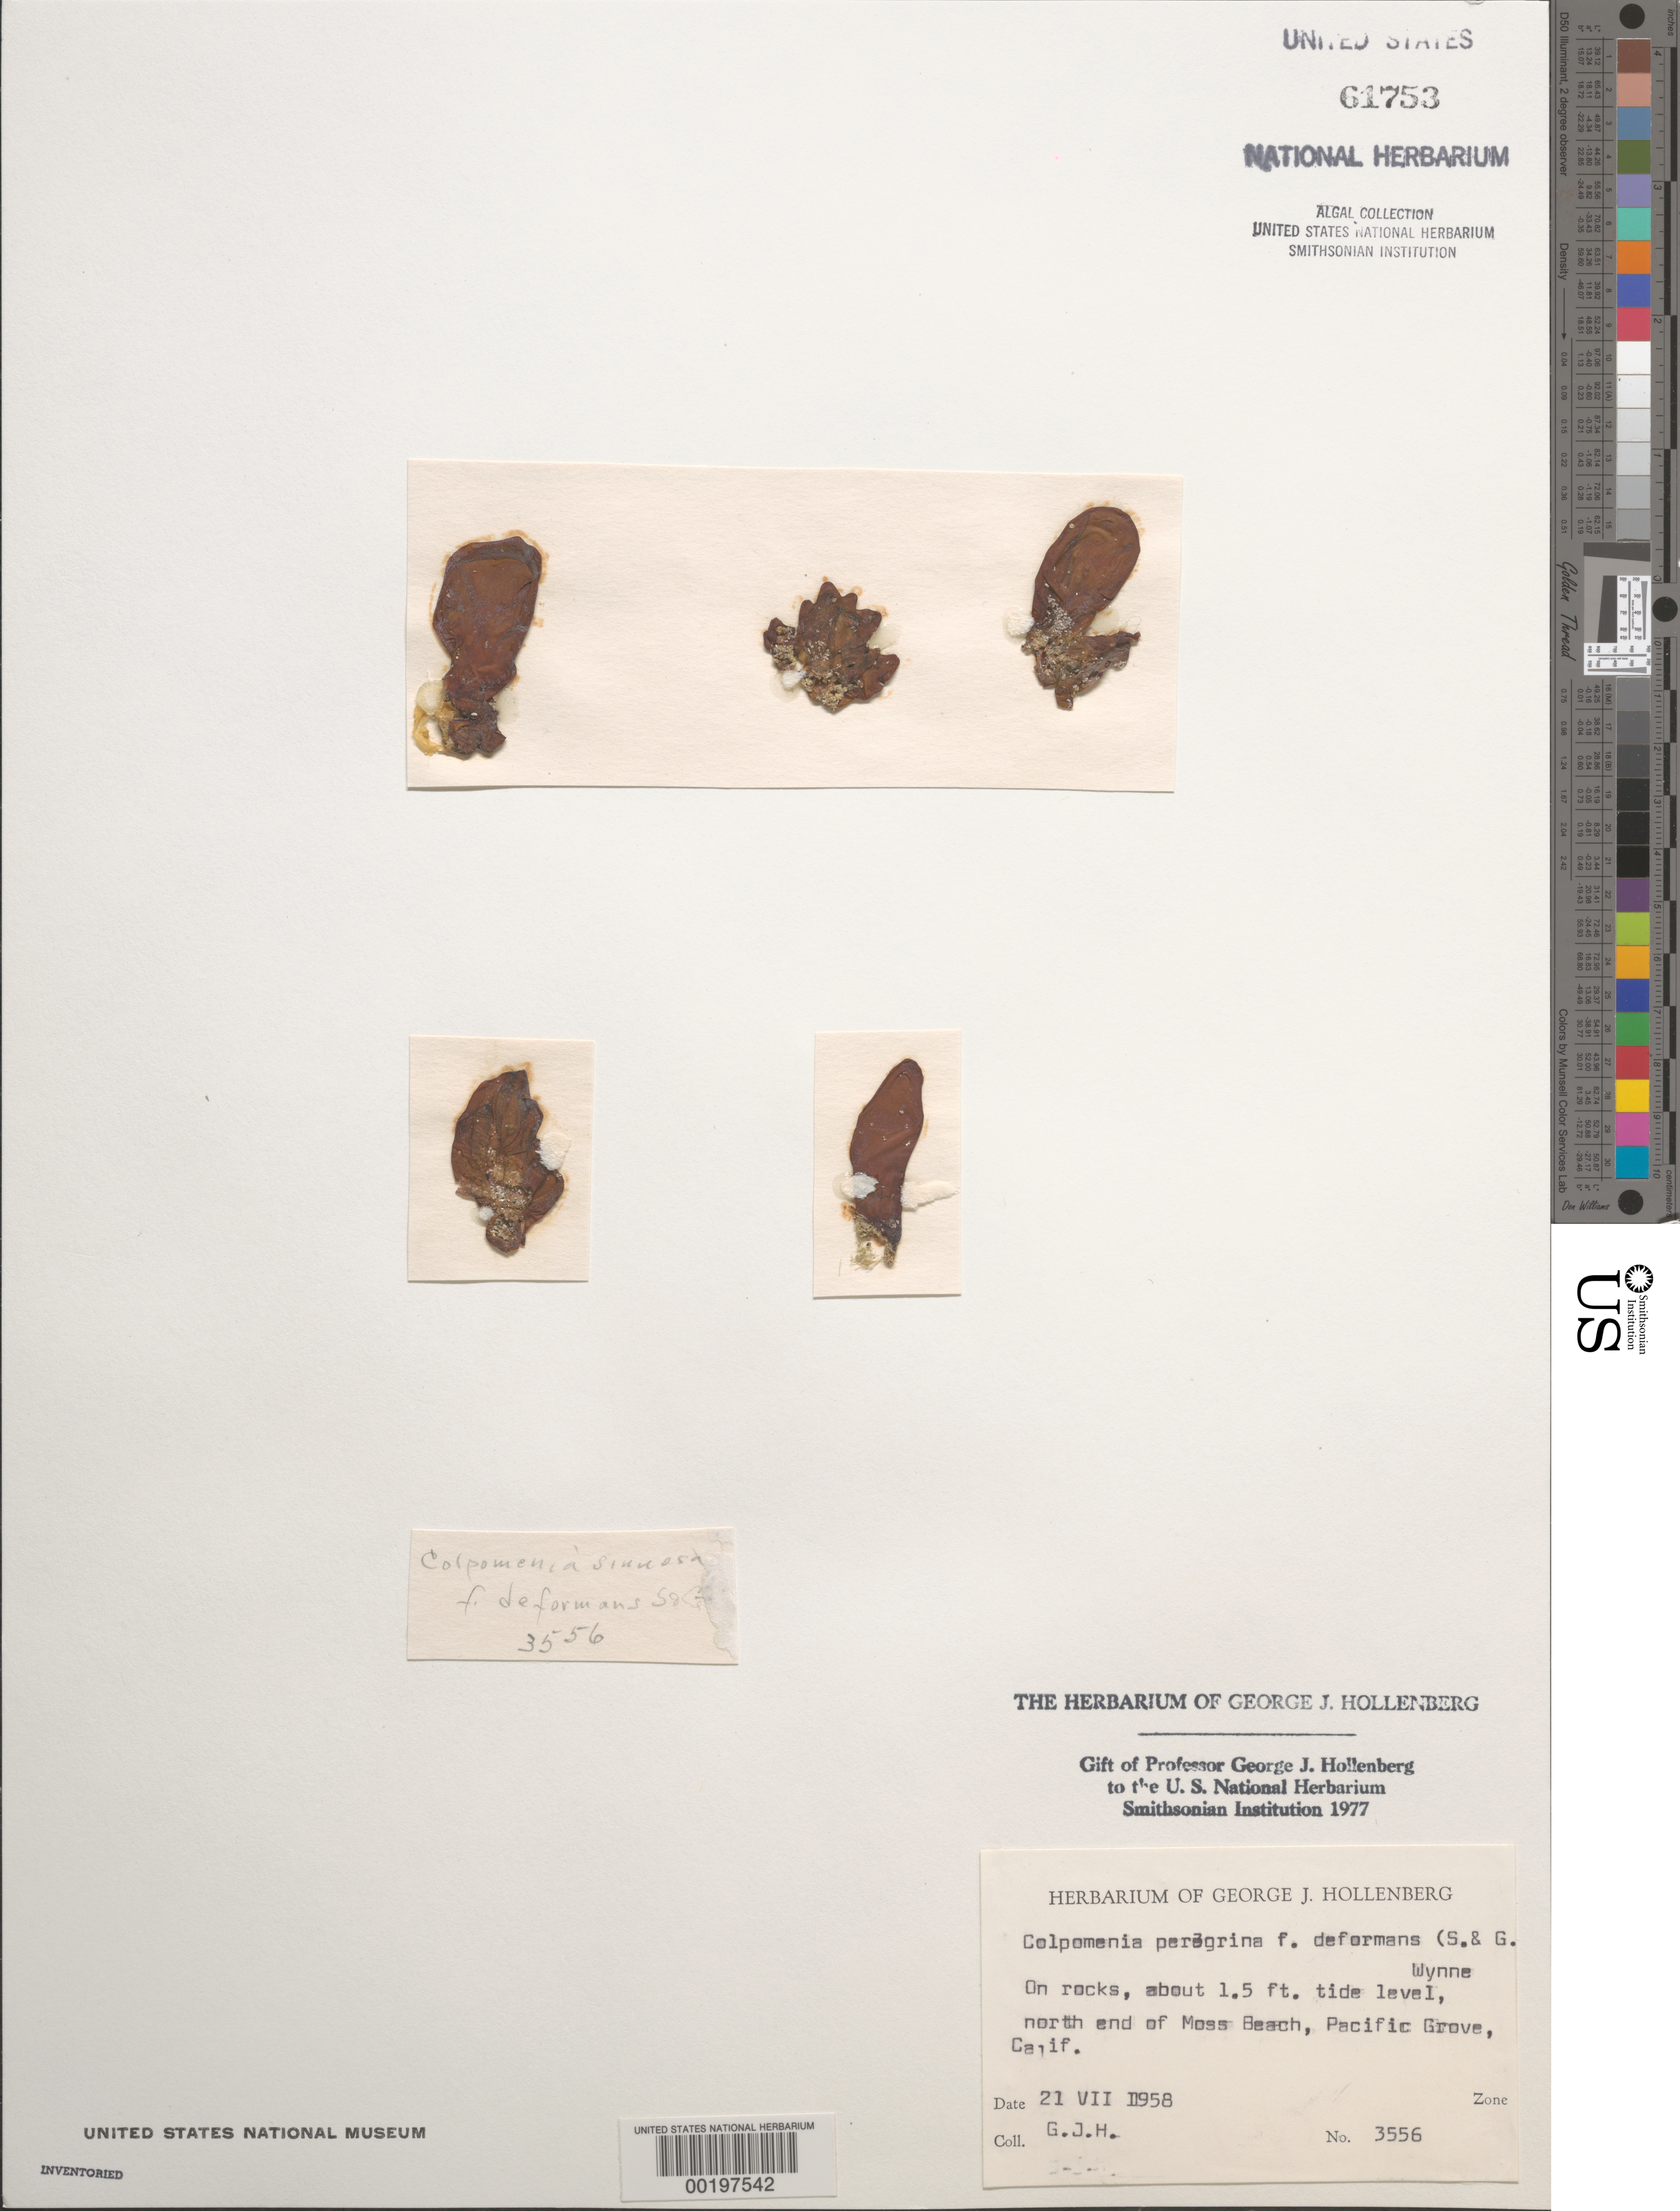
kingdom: Chromista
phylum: Ochrophyta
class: Phaeophyceae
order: Scytosiphonales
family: Scytosiphonaceae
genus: Colpomenia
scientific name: Colpomenia peregrina f. deformans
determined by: Hollenberg, George J.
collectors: G. Hollenberg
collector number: GJH 3556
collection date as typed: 21 Jul 1958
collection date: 1958-07-21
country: United States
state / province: California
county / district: Monterey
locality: Moss Beach, Pacific Grove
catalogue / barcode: US 61753